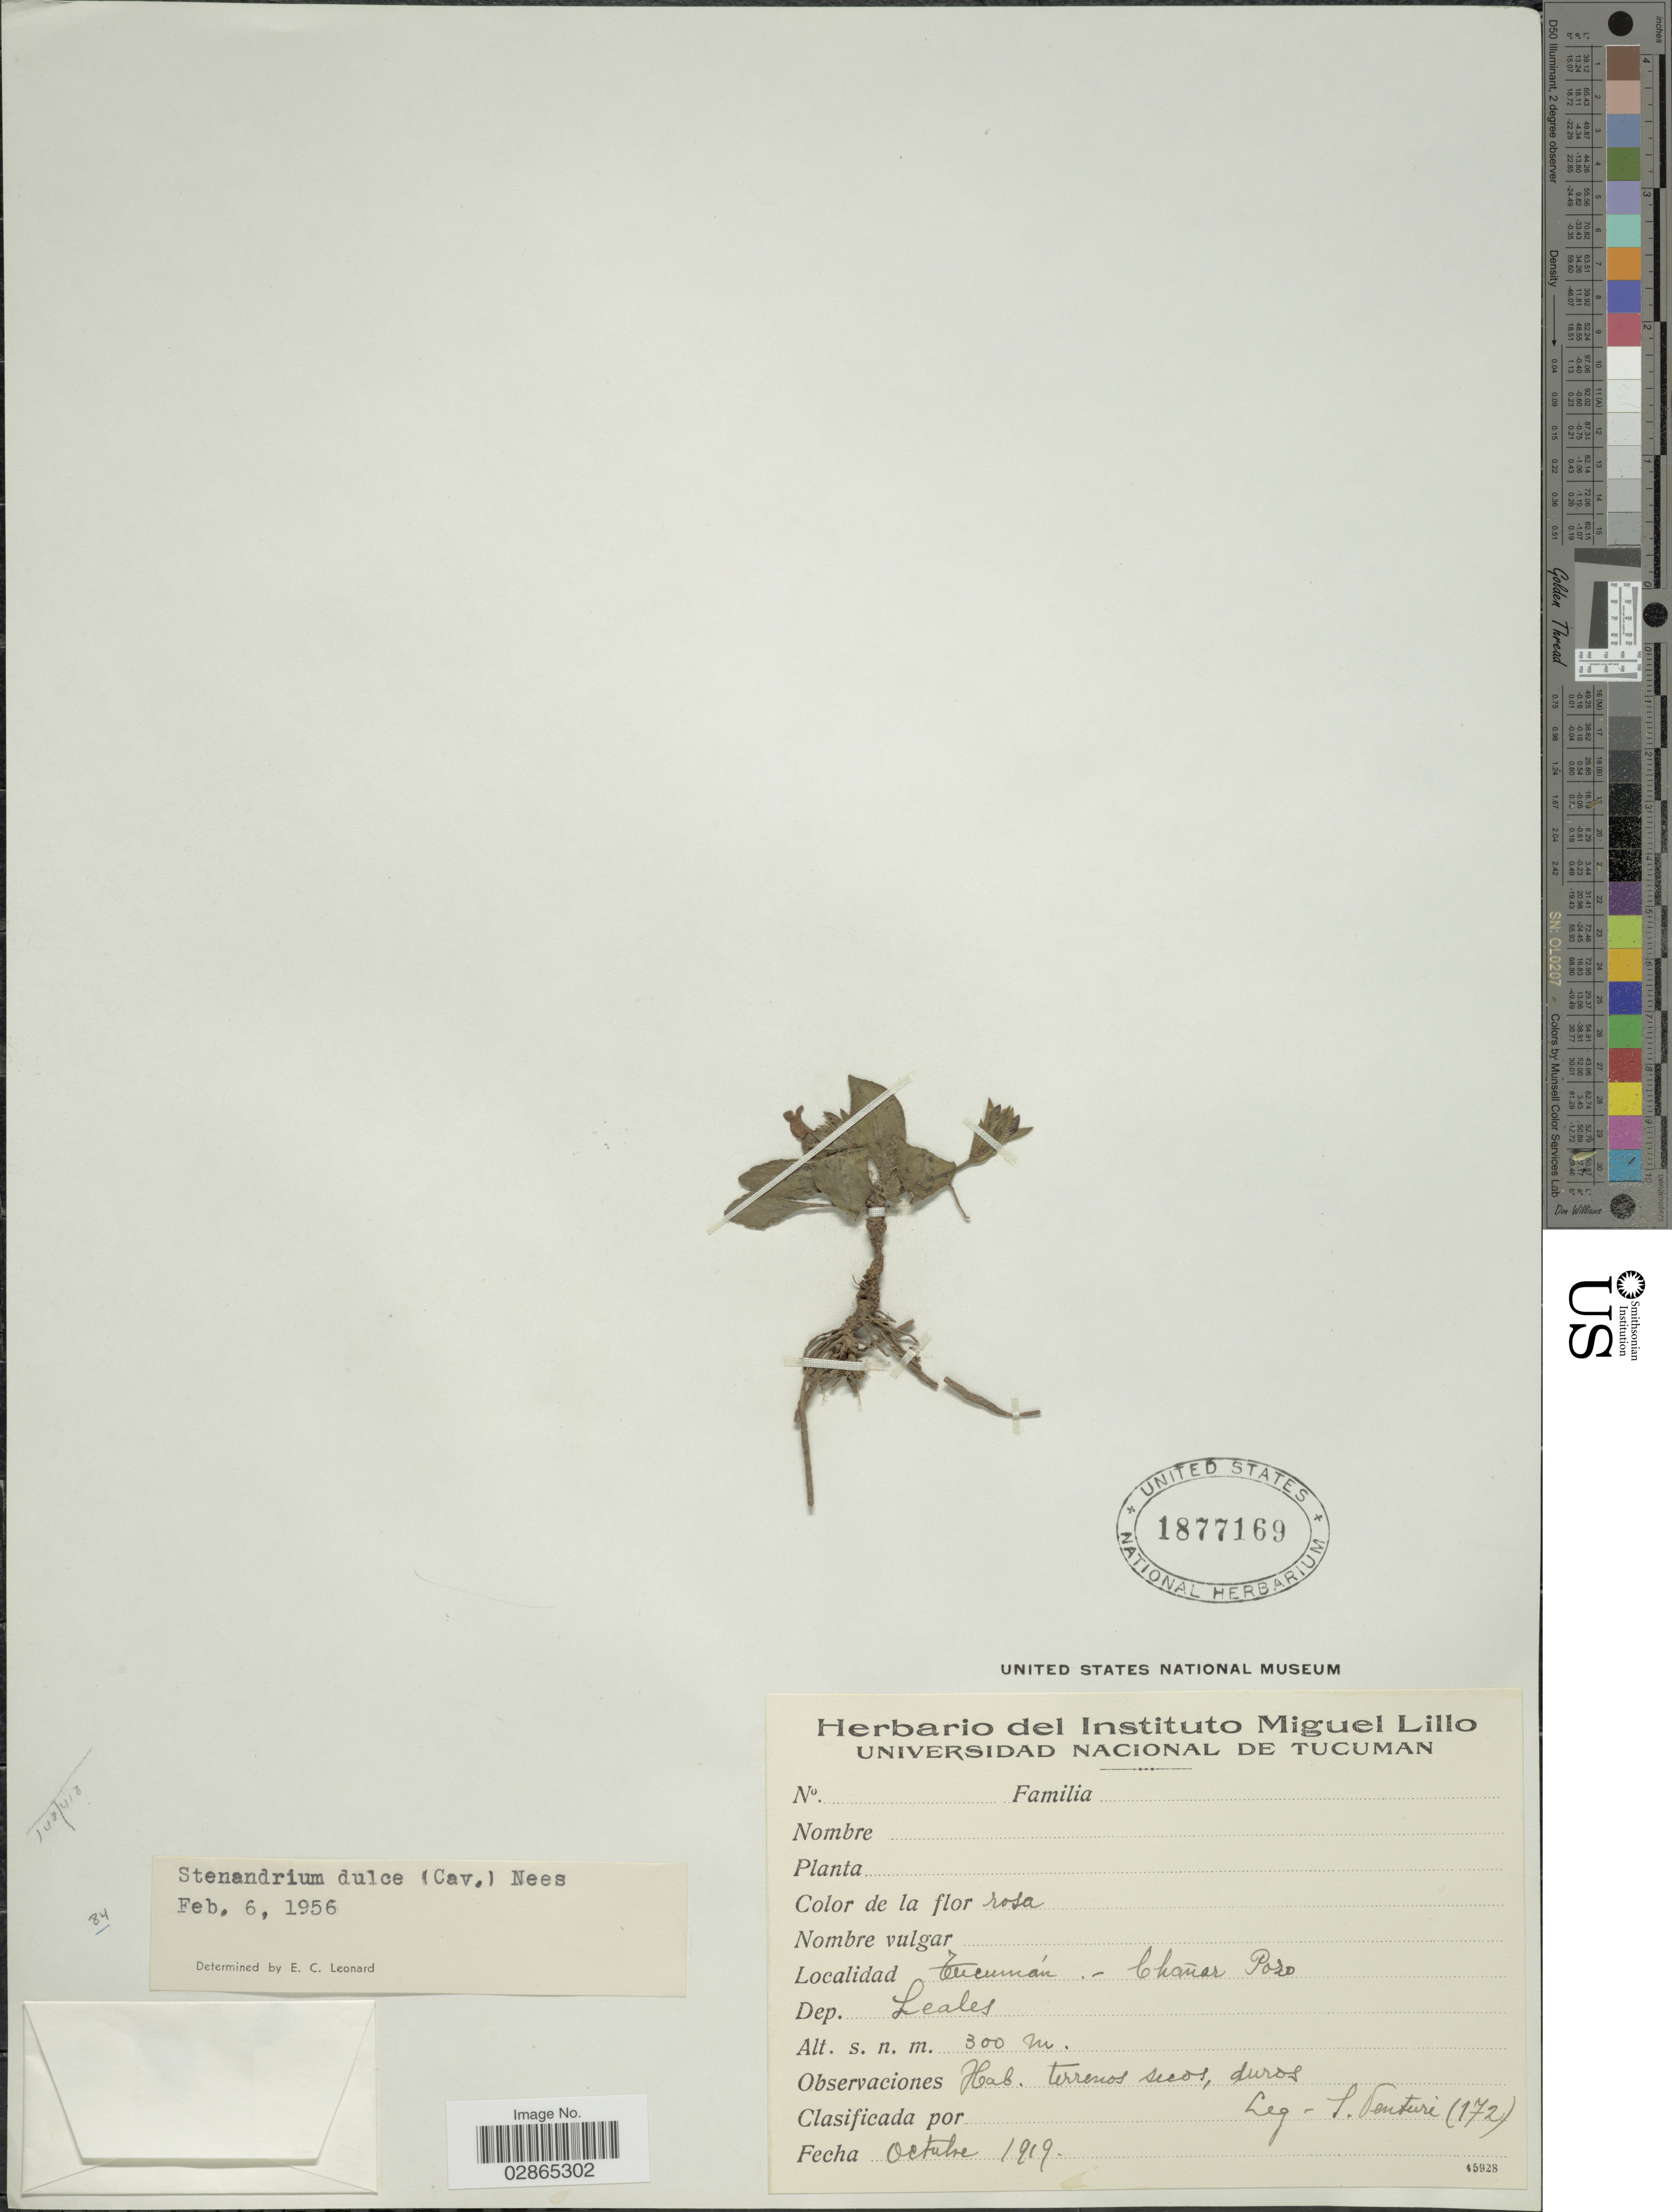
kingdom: Plantae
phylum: Tracheophyta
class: Magnoliopsida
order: Lamiales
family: Acanthaceae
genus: Stenandrium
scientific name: Stenandrium dulce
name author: (Cav.) Nees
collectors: S. Venturi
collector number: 172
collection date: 1919-10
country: Argentina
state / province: Tucuman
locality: Chañar Pozo, Dep. Leales.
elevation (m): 300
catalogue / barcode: US 1877169